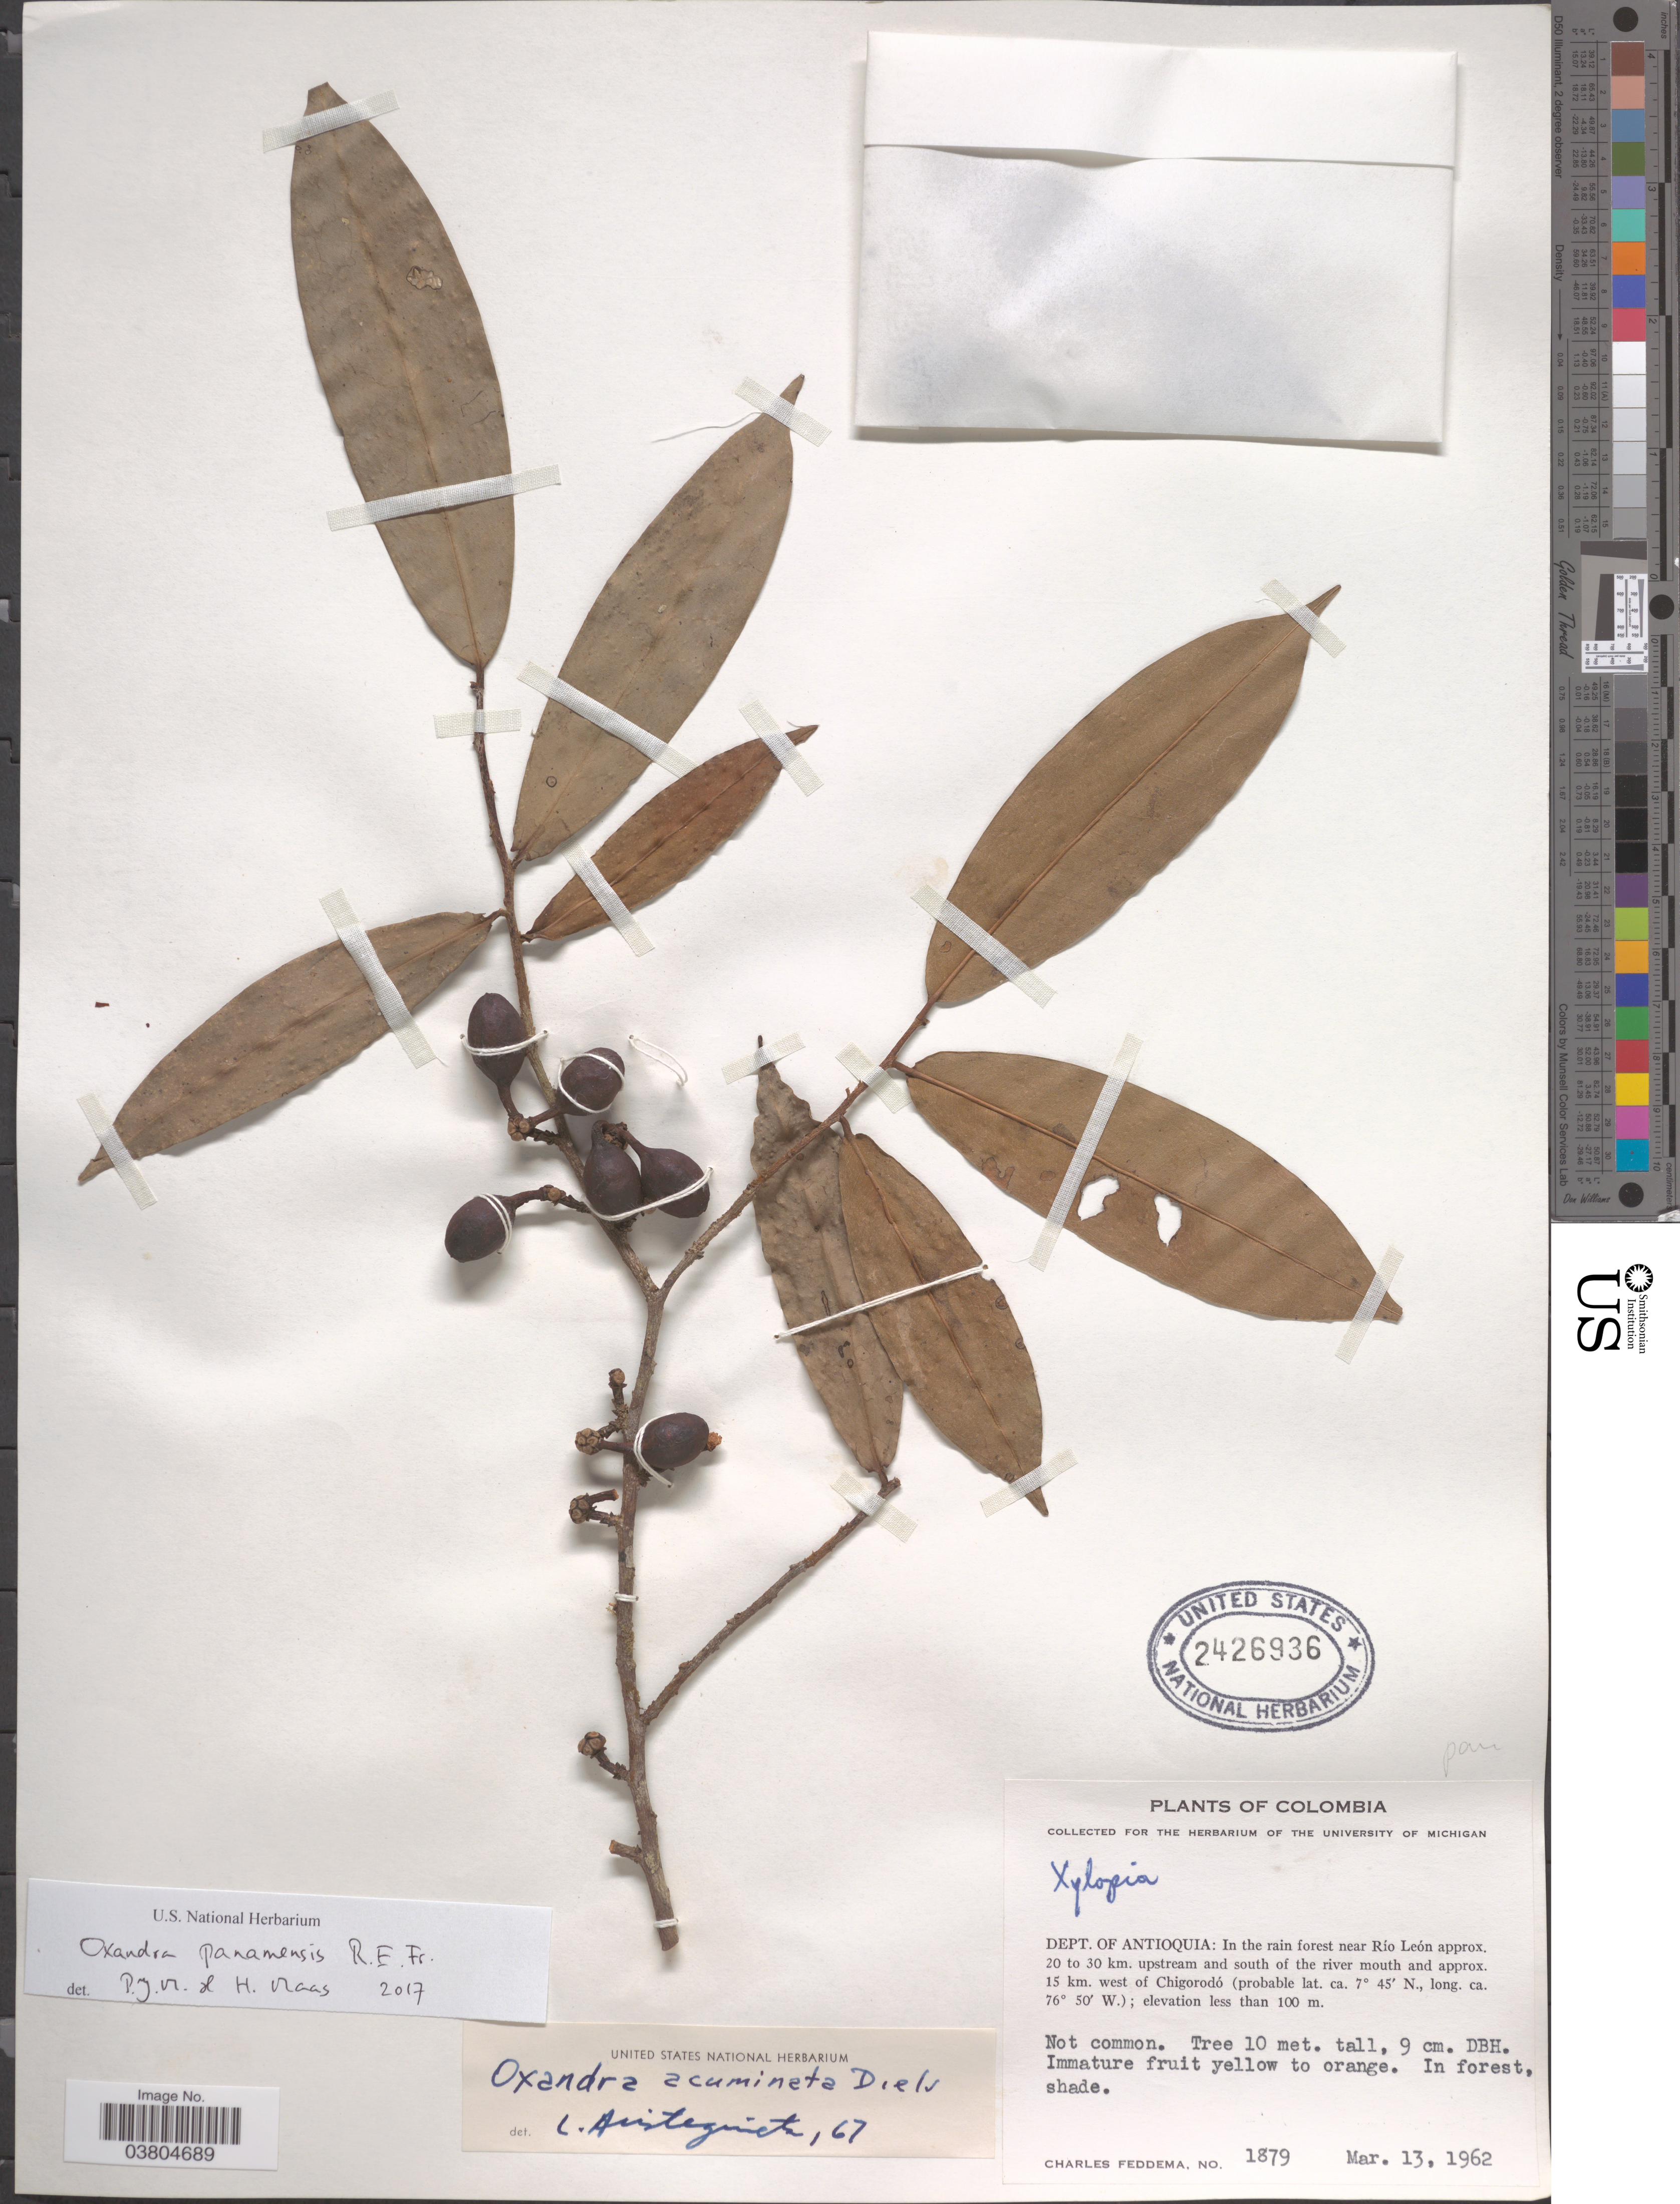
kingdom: Plantae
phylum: Tracheophyta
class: Magnoliopsida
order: Magnoliales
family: Annonaceae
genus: Oxandra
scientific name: Oxandra panamensis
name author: R.E. Fr.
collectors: C. Feddema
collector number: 1879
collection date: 1962-03-13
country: Colombia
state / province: Antioquia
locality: Dept. of Antioquia: In the rain forest near Río León approx. 20 to 30 km. upstream and south of the river mouth and approx. 15 km. west of Chigorodó.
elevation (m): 100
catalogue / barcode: US 2426936